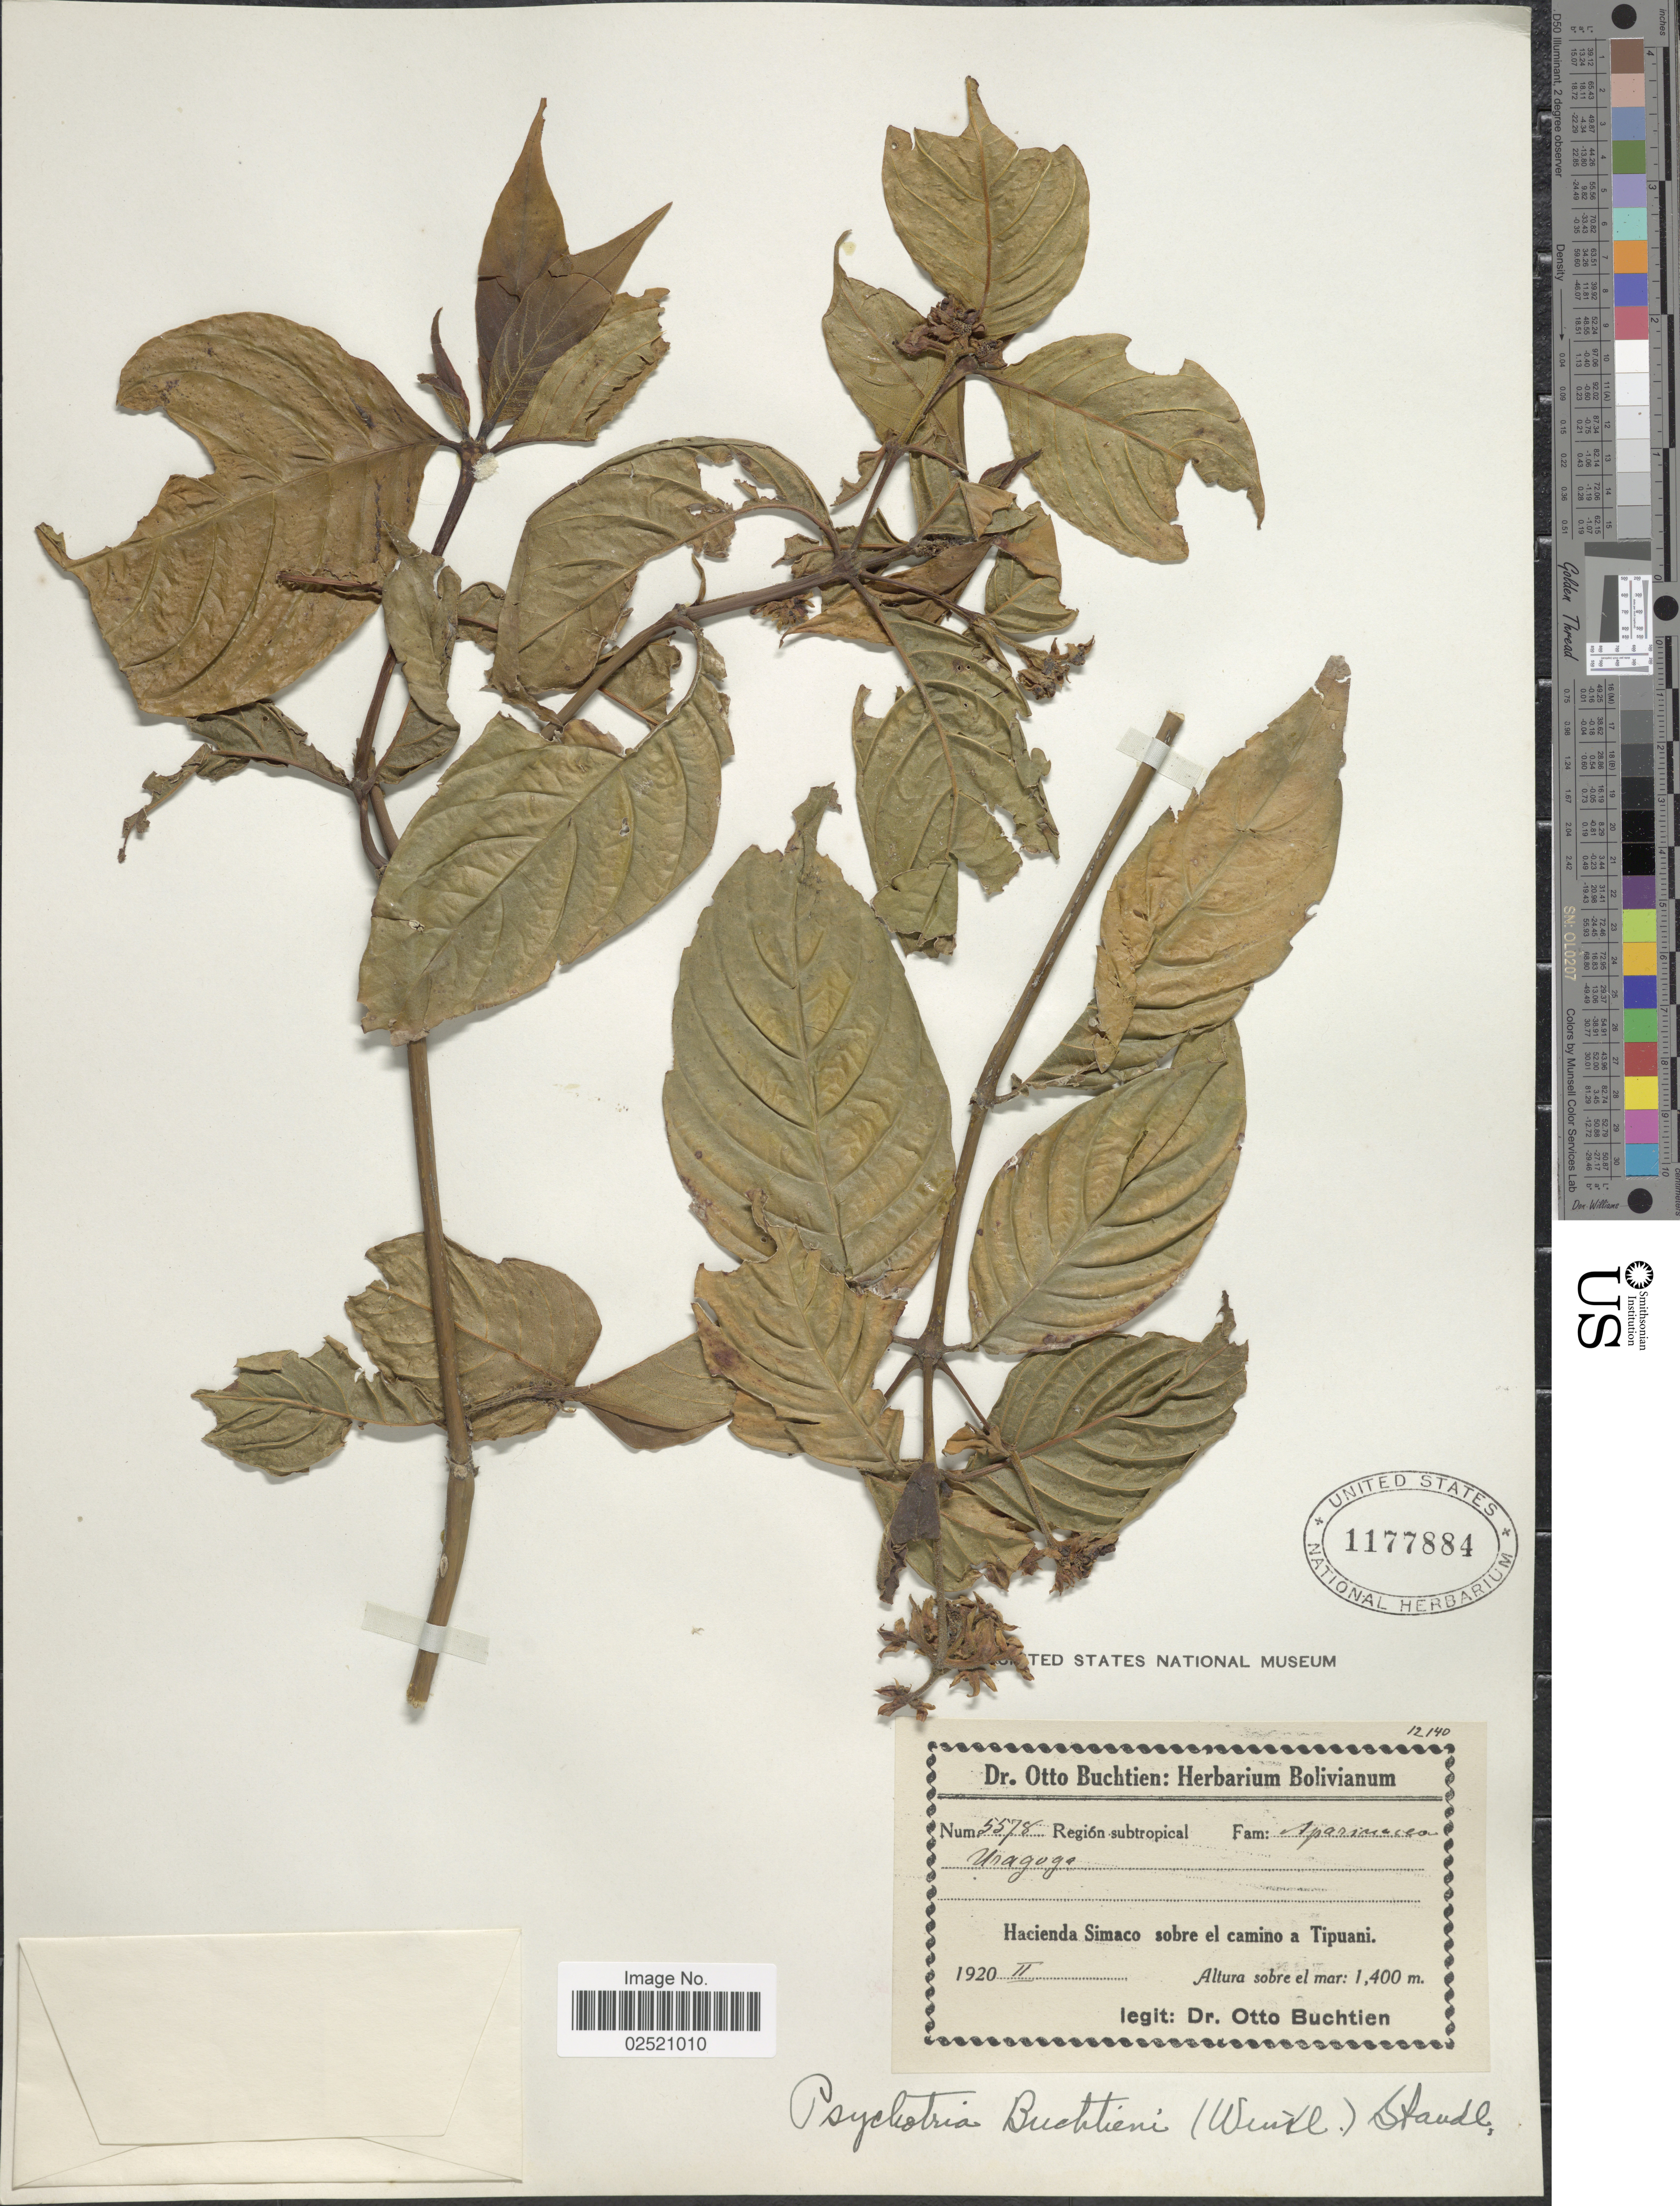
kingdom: Plantae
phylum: Tracheophyta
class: Magnoliopsida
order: Gentianales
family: Rubiaceae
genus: Psychotria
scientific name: Psychotria buchtienii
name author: (H.J.P. Winkl.) Standl.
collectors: O. Buchtien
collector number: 5578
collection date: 1920-02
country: Bolivia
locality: Hacienda Simaco sobre el camino a Tipuani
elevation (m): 1400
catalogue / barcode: US 1177884